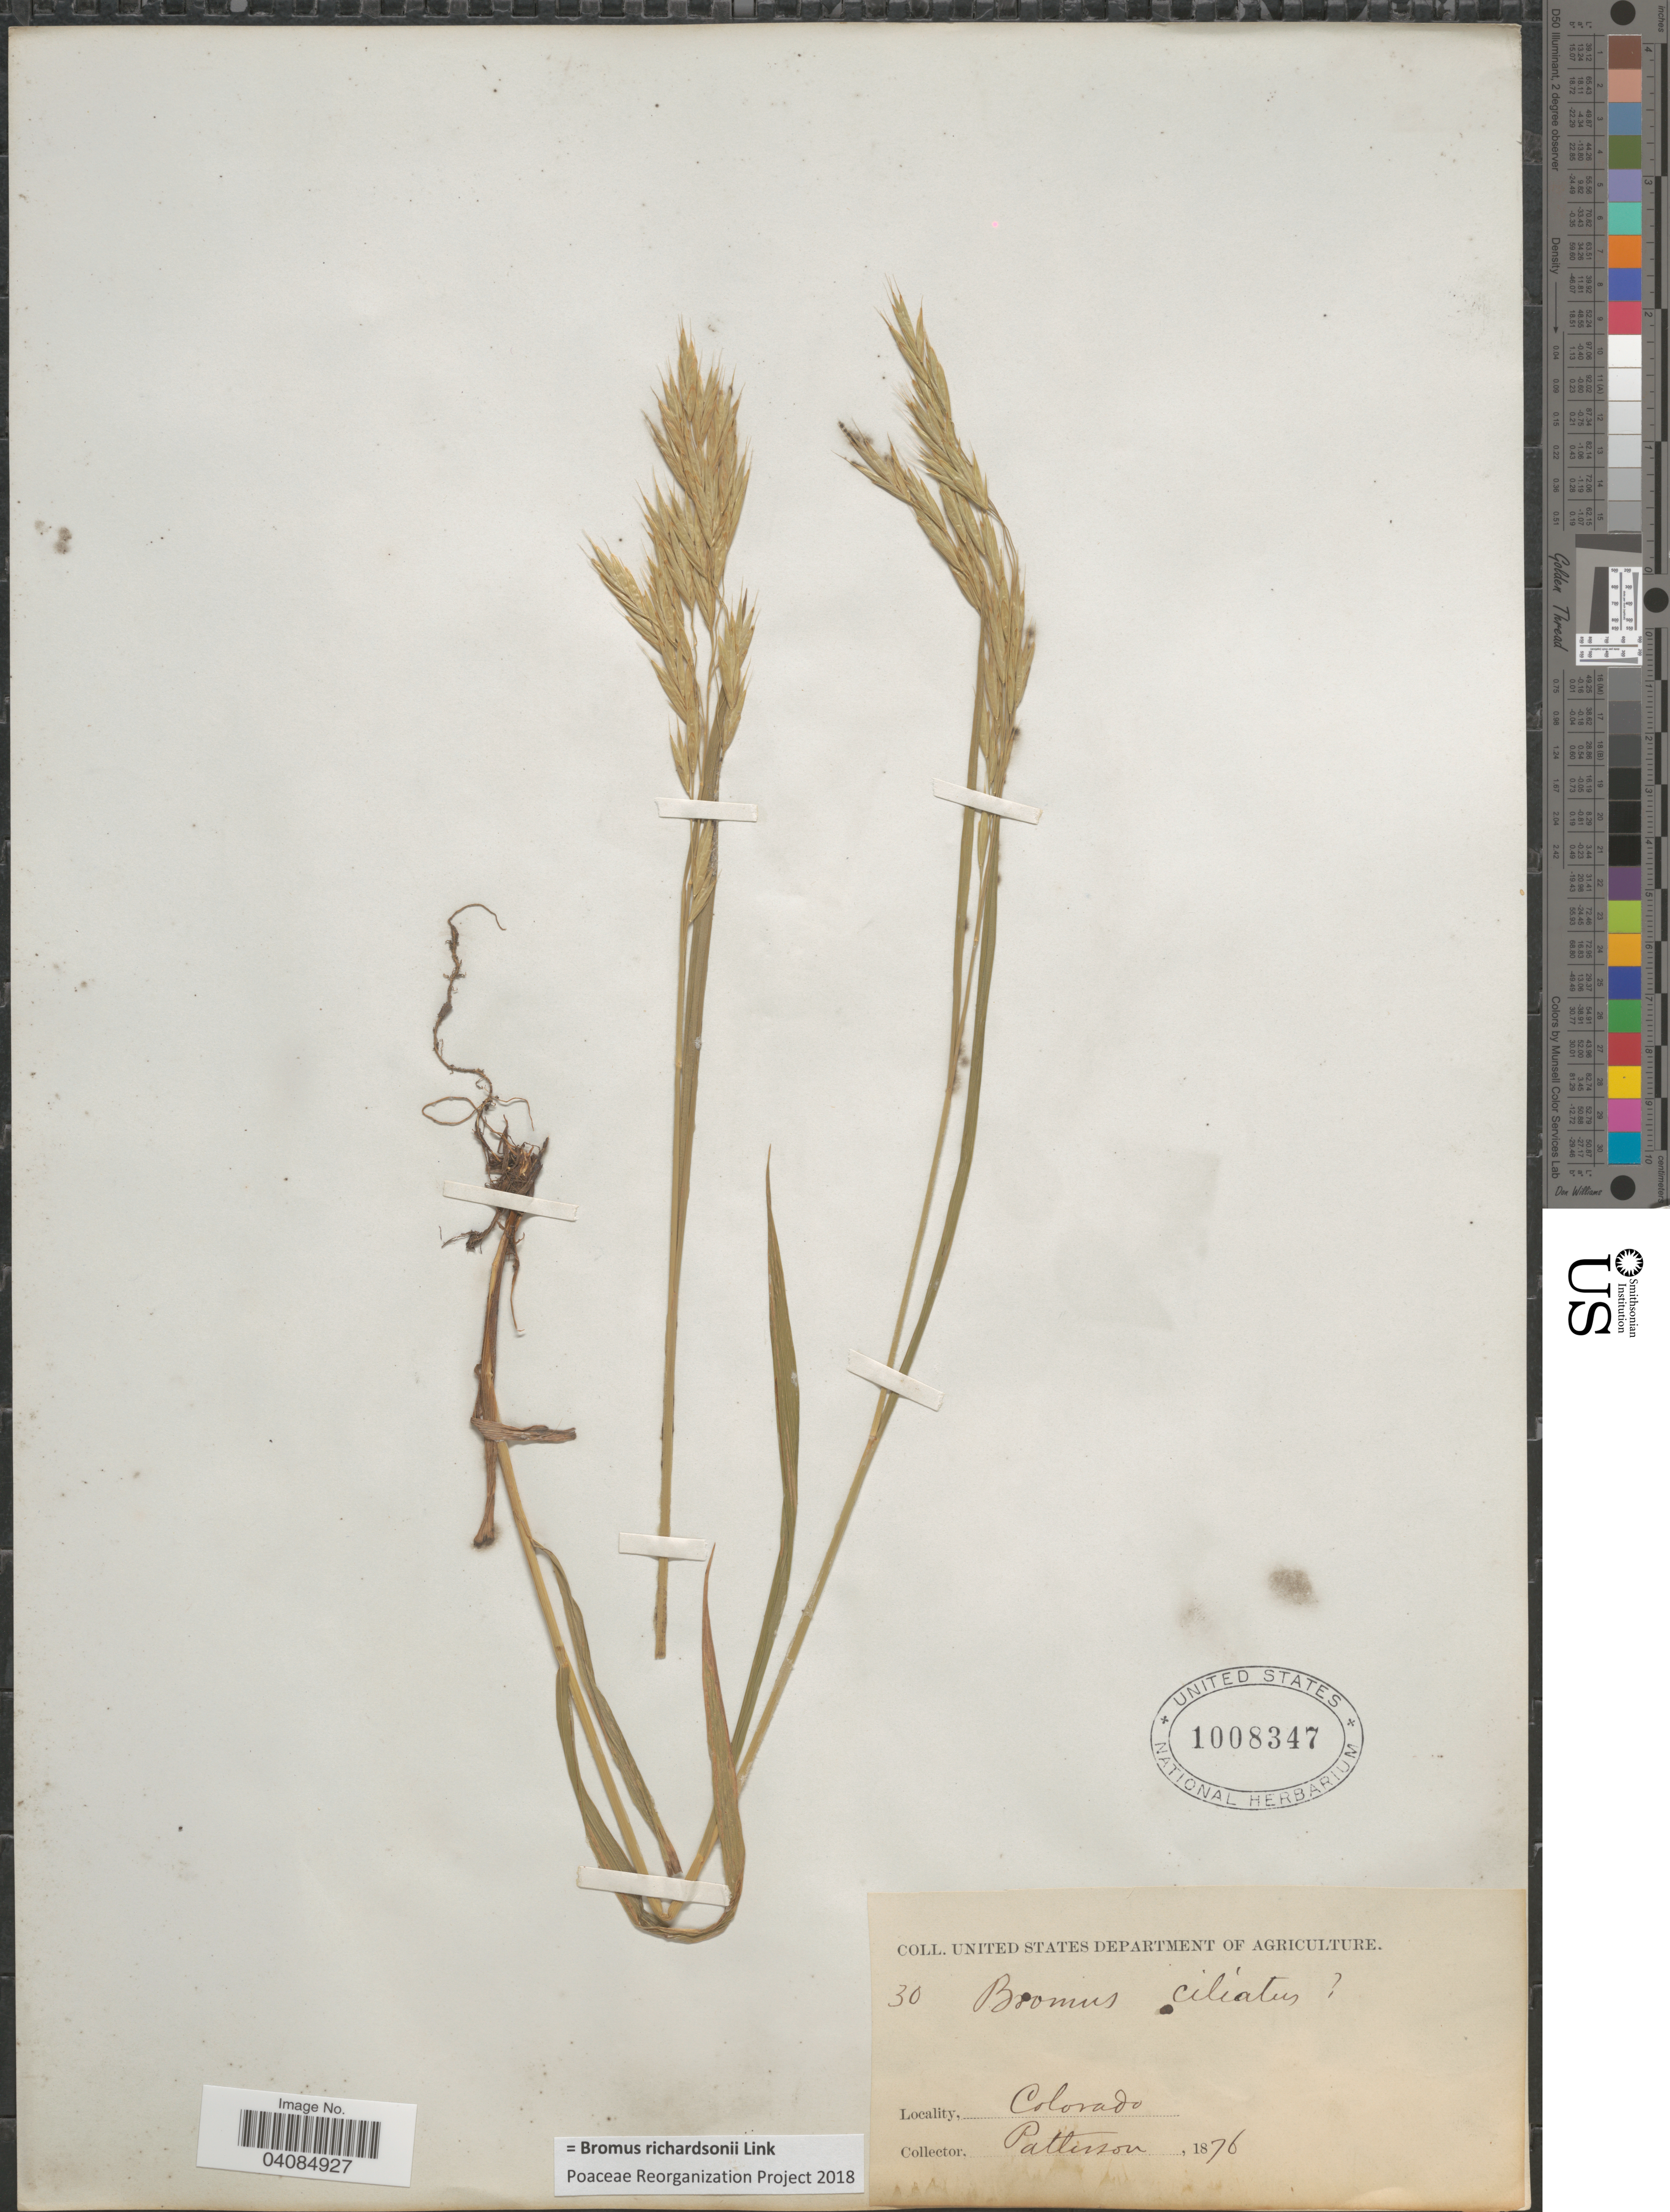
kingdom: Plantae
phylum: Tracheophyta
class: Liliopsida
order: Poales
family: Poaceae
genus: Bromus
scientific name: Bromus racemosus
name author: L.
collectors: -. Patterson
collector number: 30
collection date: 1876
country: United States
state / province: Colorado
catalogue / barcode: US 1008347